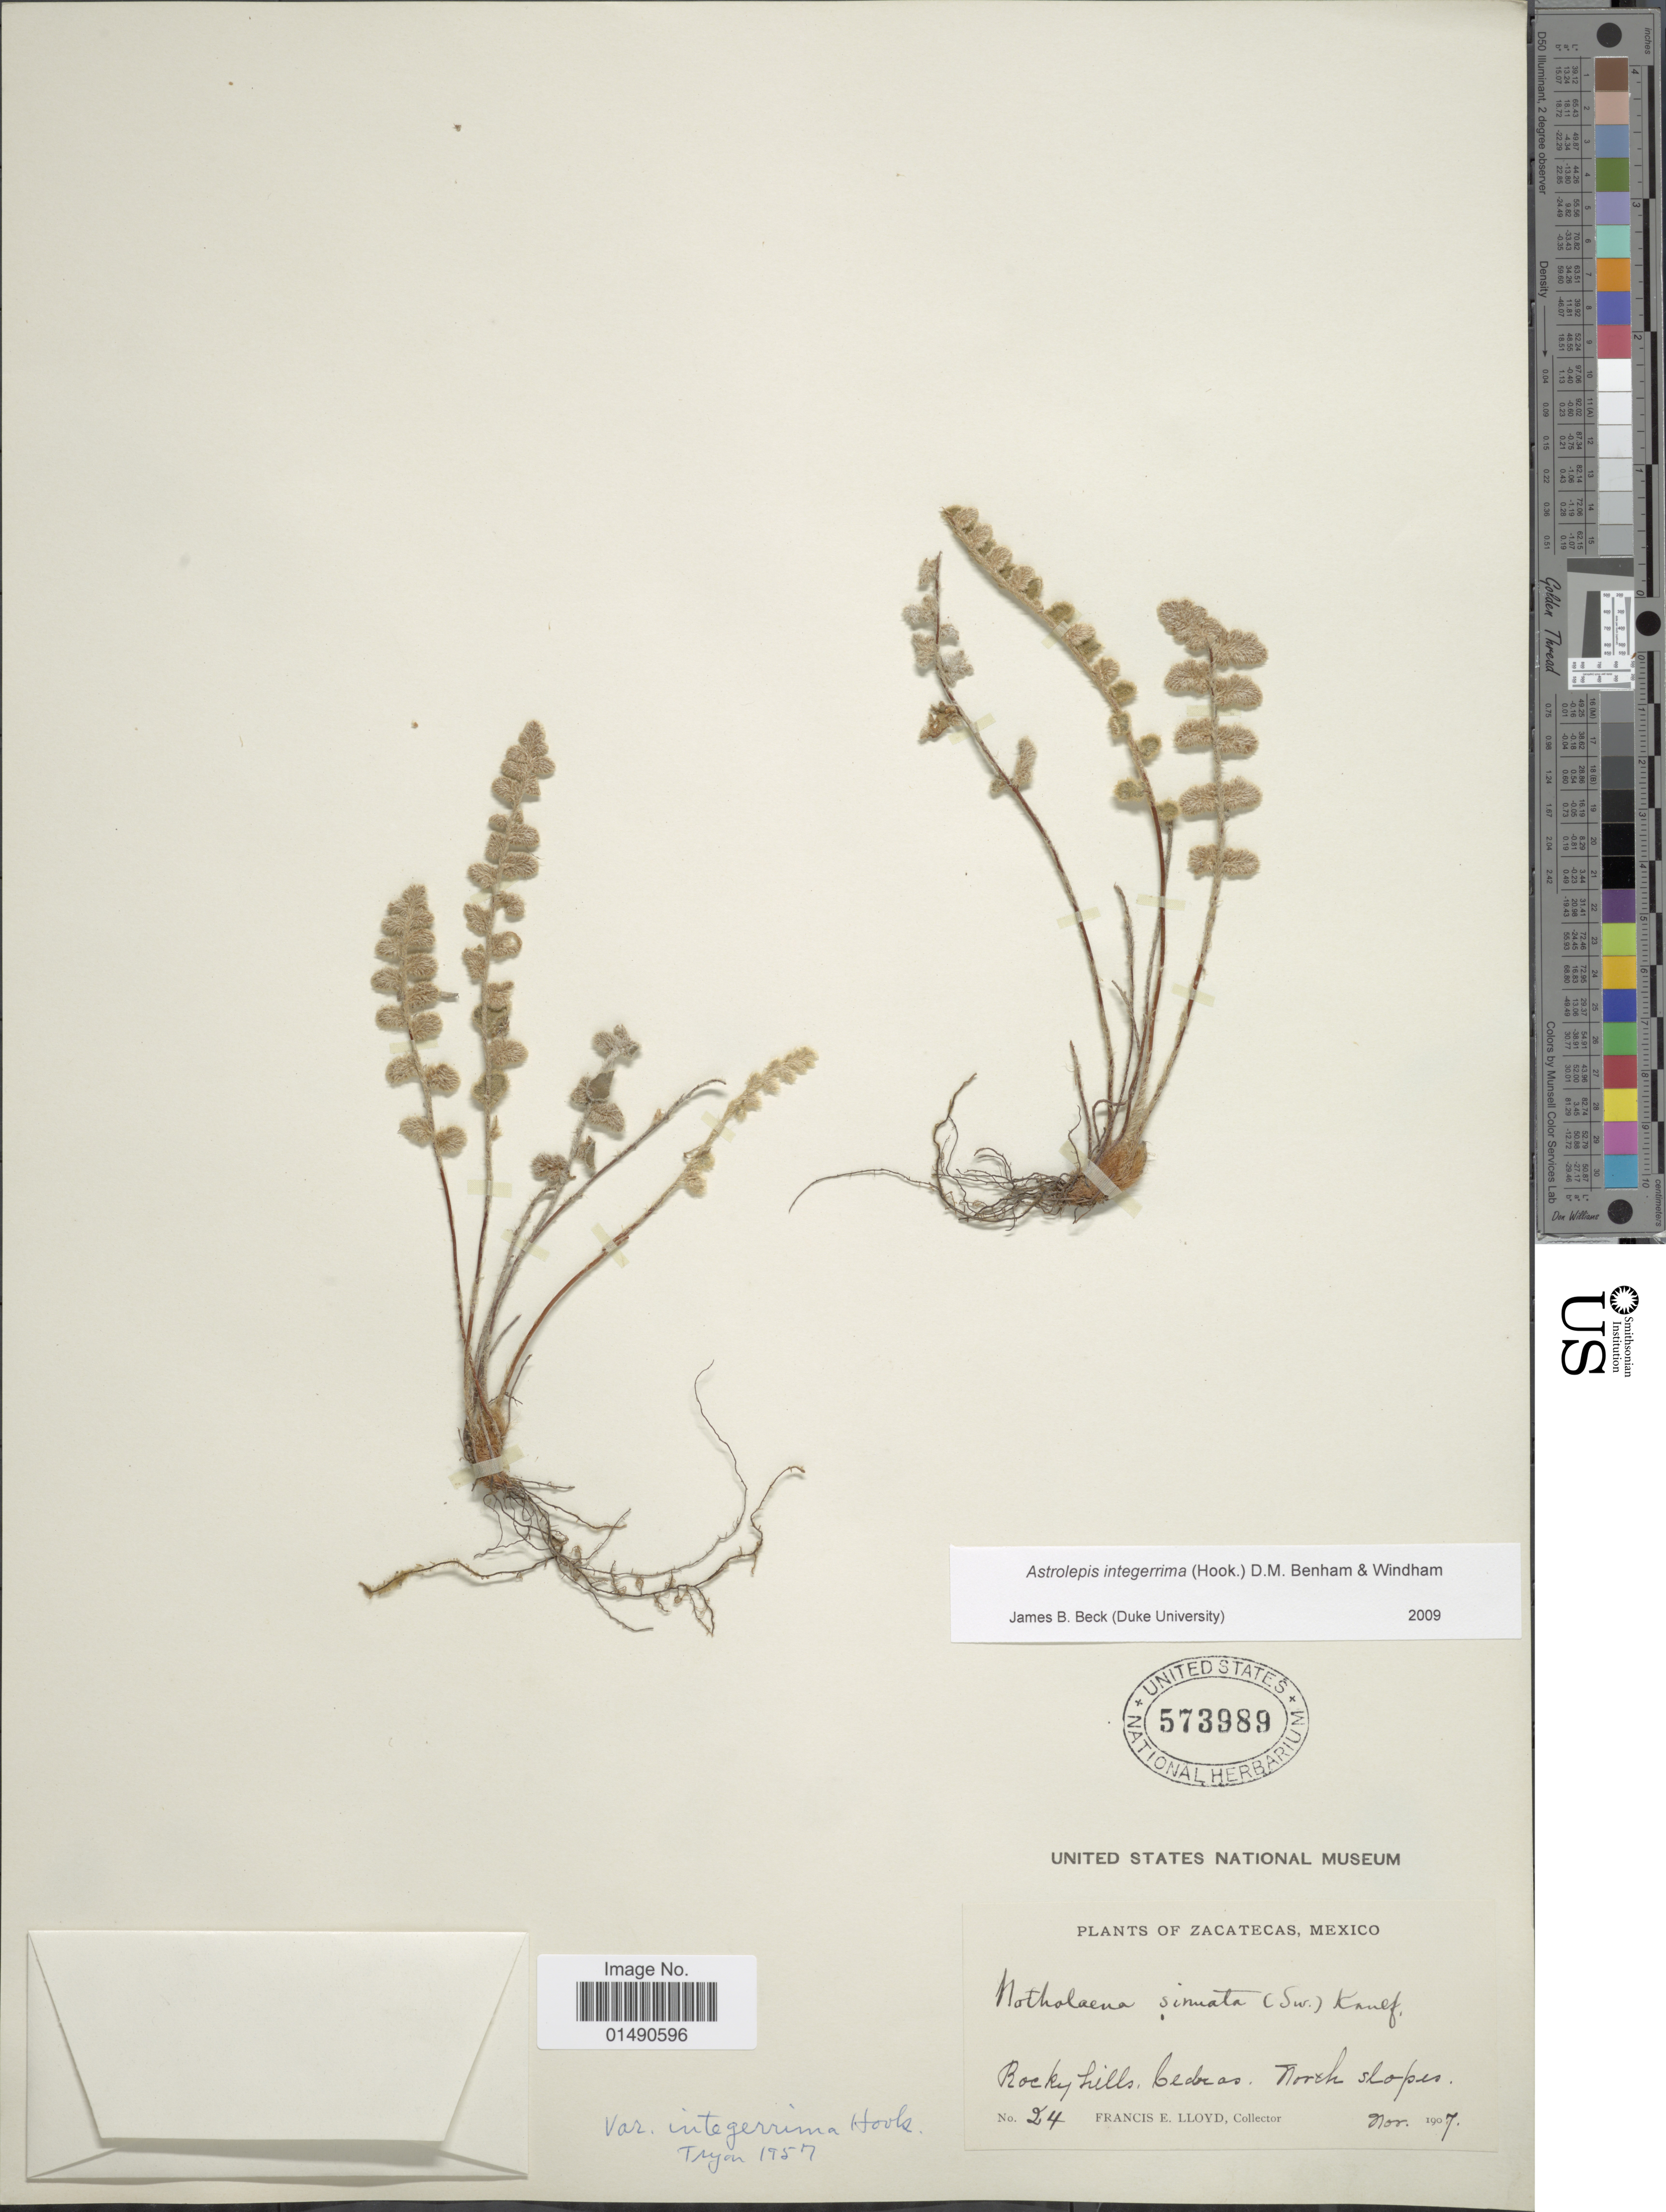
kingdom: Plantae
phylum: Tracheophyta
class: Polypodiopsida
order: Polypodiales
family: Pteridaceae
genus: Astrolepis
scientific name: Astrolepis integerrima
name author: (Hook.) D.M. Benham & Windham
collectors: Lloyd, C. E.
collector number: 24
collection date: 1907-11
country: Mexico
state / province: Zacatecas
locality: Rocky hills, bedras, north slopes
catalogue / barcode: US 573989